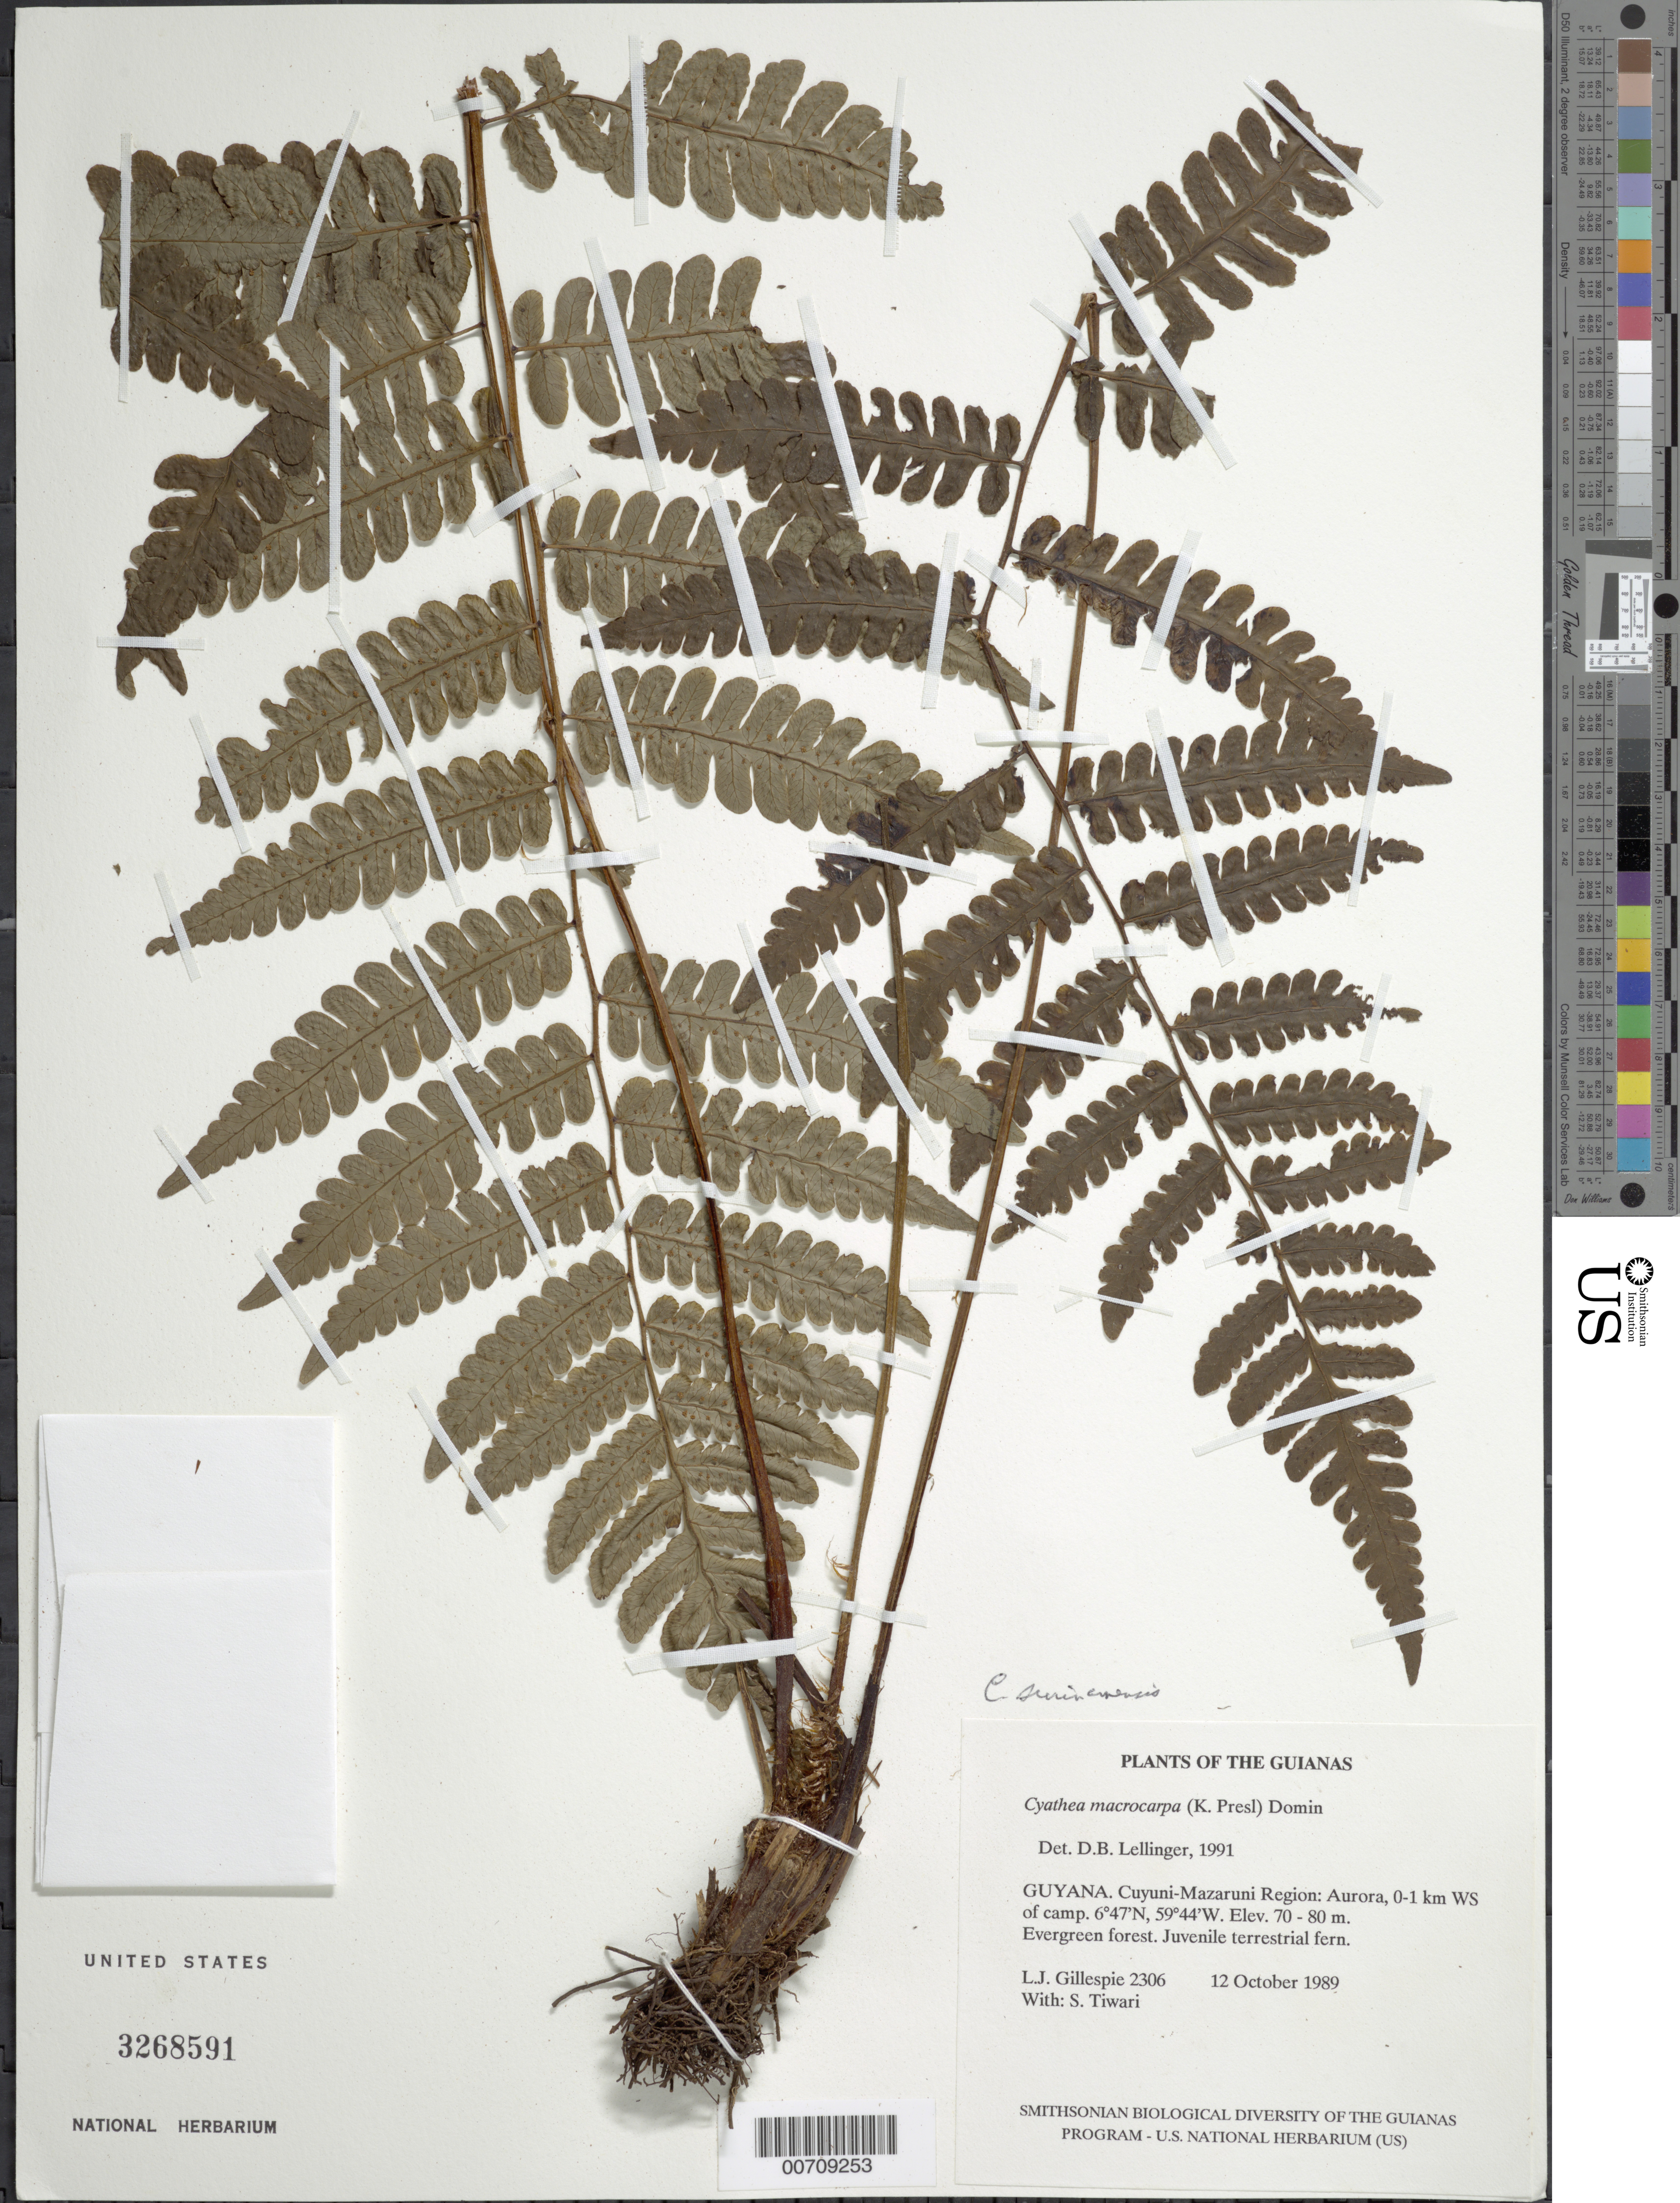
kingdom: Plantae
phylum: Tracheophyta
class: Polypodiopsida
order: Cyatheales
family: Cyatheaceae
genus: Cyathea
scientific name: Cyathea surinamensis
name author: (Miq.) Domin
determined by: Lellinger, David B., (BOT), Smithsonian Institution - National Museum of Natural History (UNITED STATES)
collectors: L. J. Gillespie & S. Tiwari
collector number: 2306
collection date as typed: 12 October 1989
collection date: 1989-10-12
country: Guyana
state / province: Cuyuni-Mazaruni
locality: Aurora, 0-1 km WSW of camp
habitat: Evergreen forest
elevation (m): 70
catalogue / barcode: US 3268591